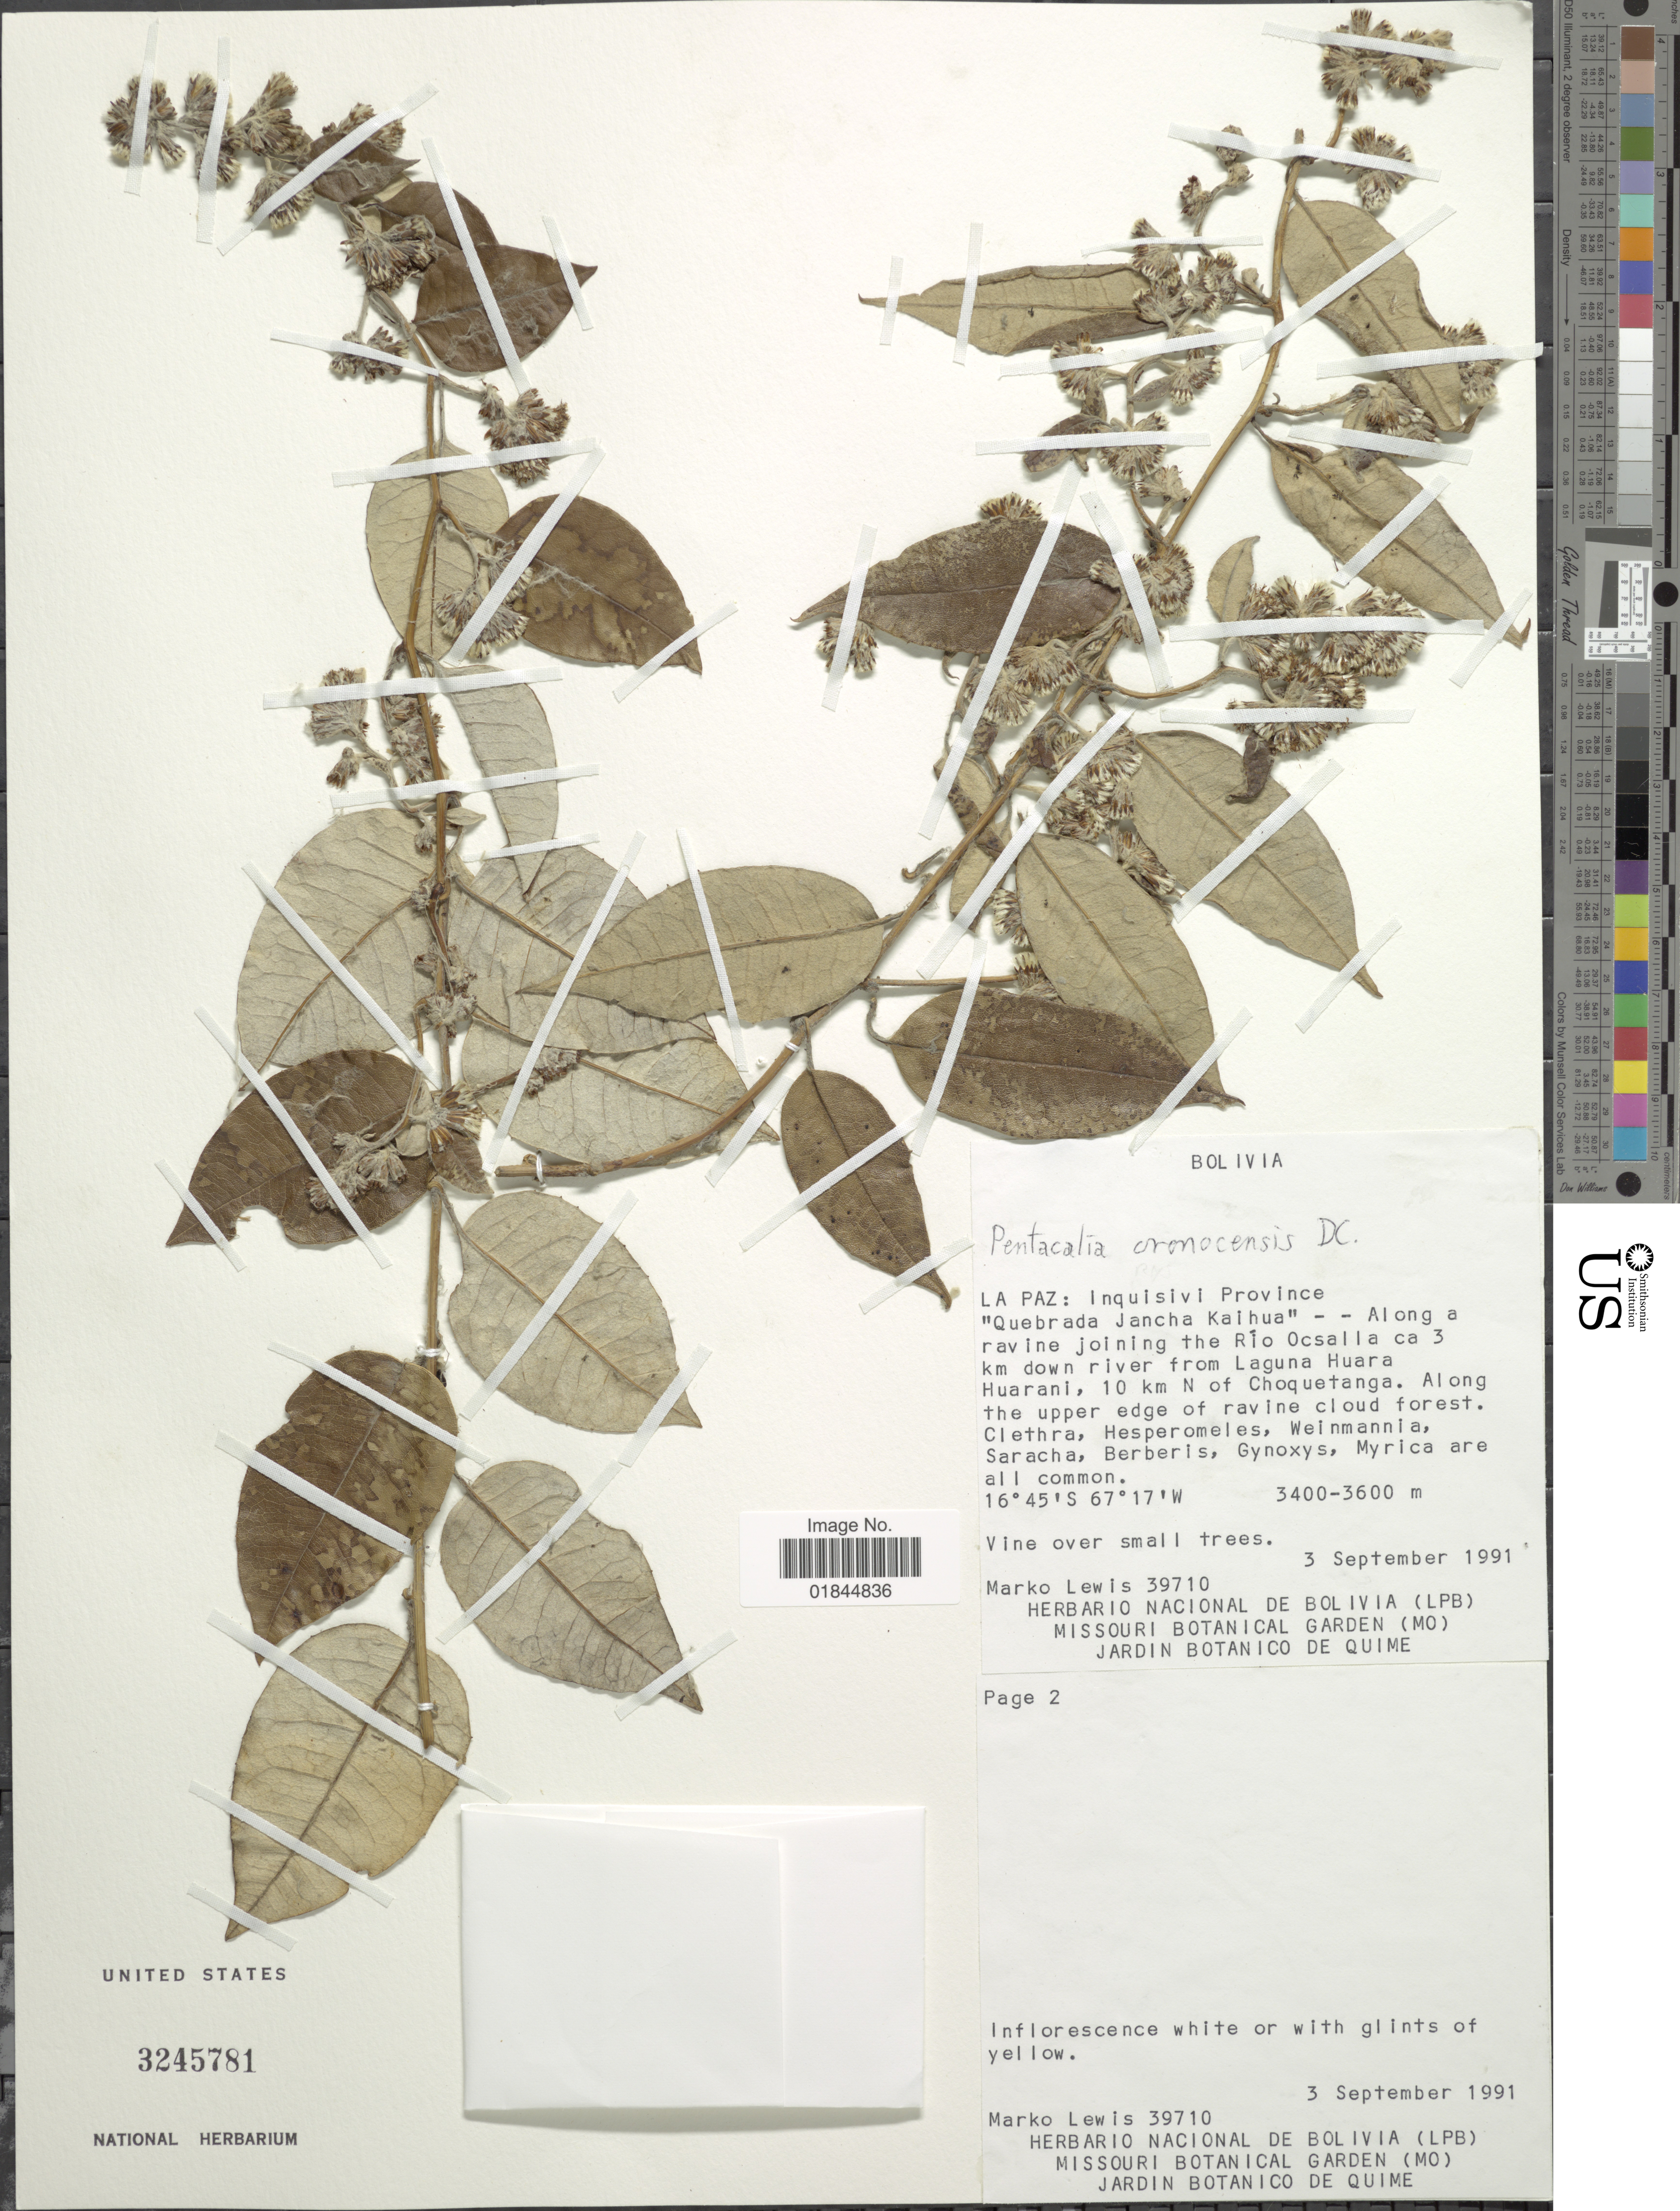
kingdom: Plantae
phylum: Tracheophyta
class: Magnoliopsida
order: Asterales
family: Asteraceae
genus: Pentacalia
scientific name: Pentacalia oronocensis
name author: (DC.) Cuatrec.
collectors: M. A. Lewis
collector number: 39710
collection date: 1991-09-03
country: Bolivia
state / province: La Paz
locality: La Paz: inquisivi Province "Quebrada Kancha Kaihua" - - Along a ravine joining the Rio Ocsalla ca 3 km down river from Laguna Huara Huarani, 10 km N of Choquetanga.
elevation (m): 3400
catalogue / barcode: US 3245781